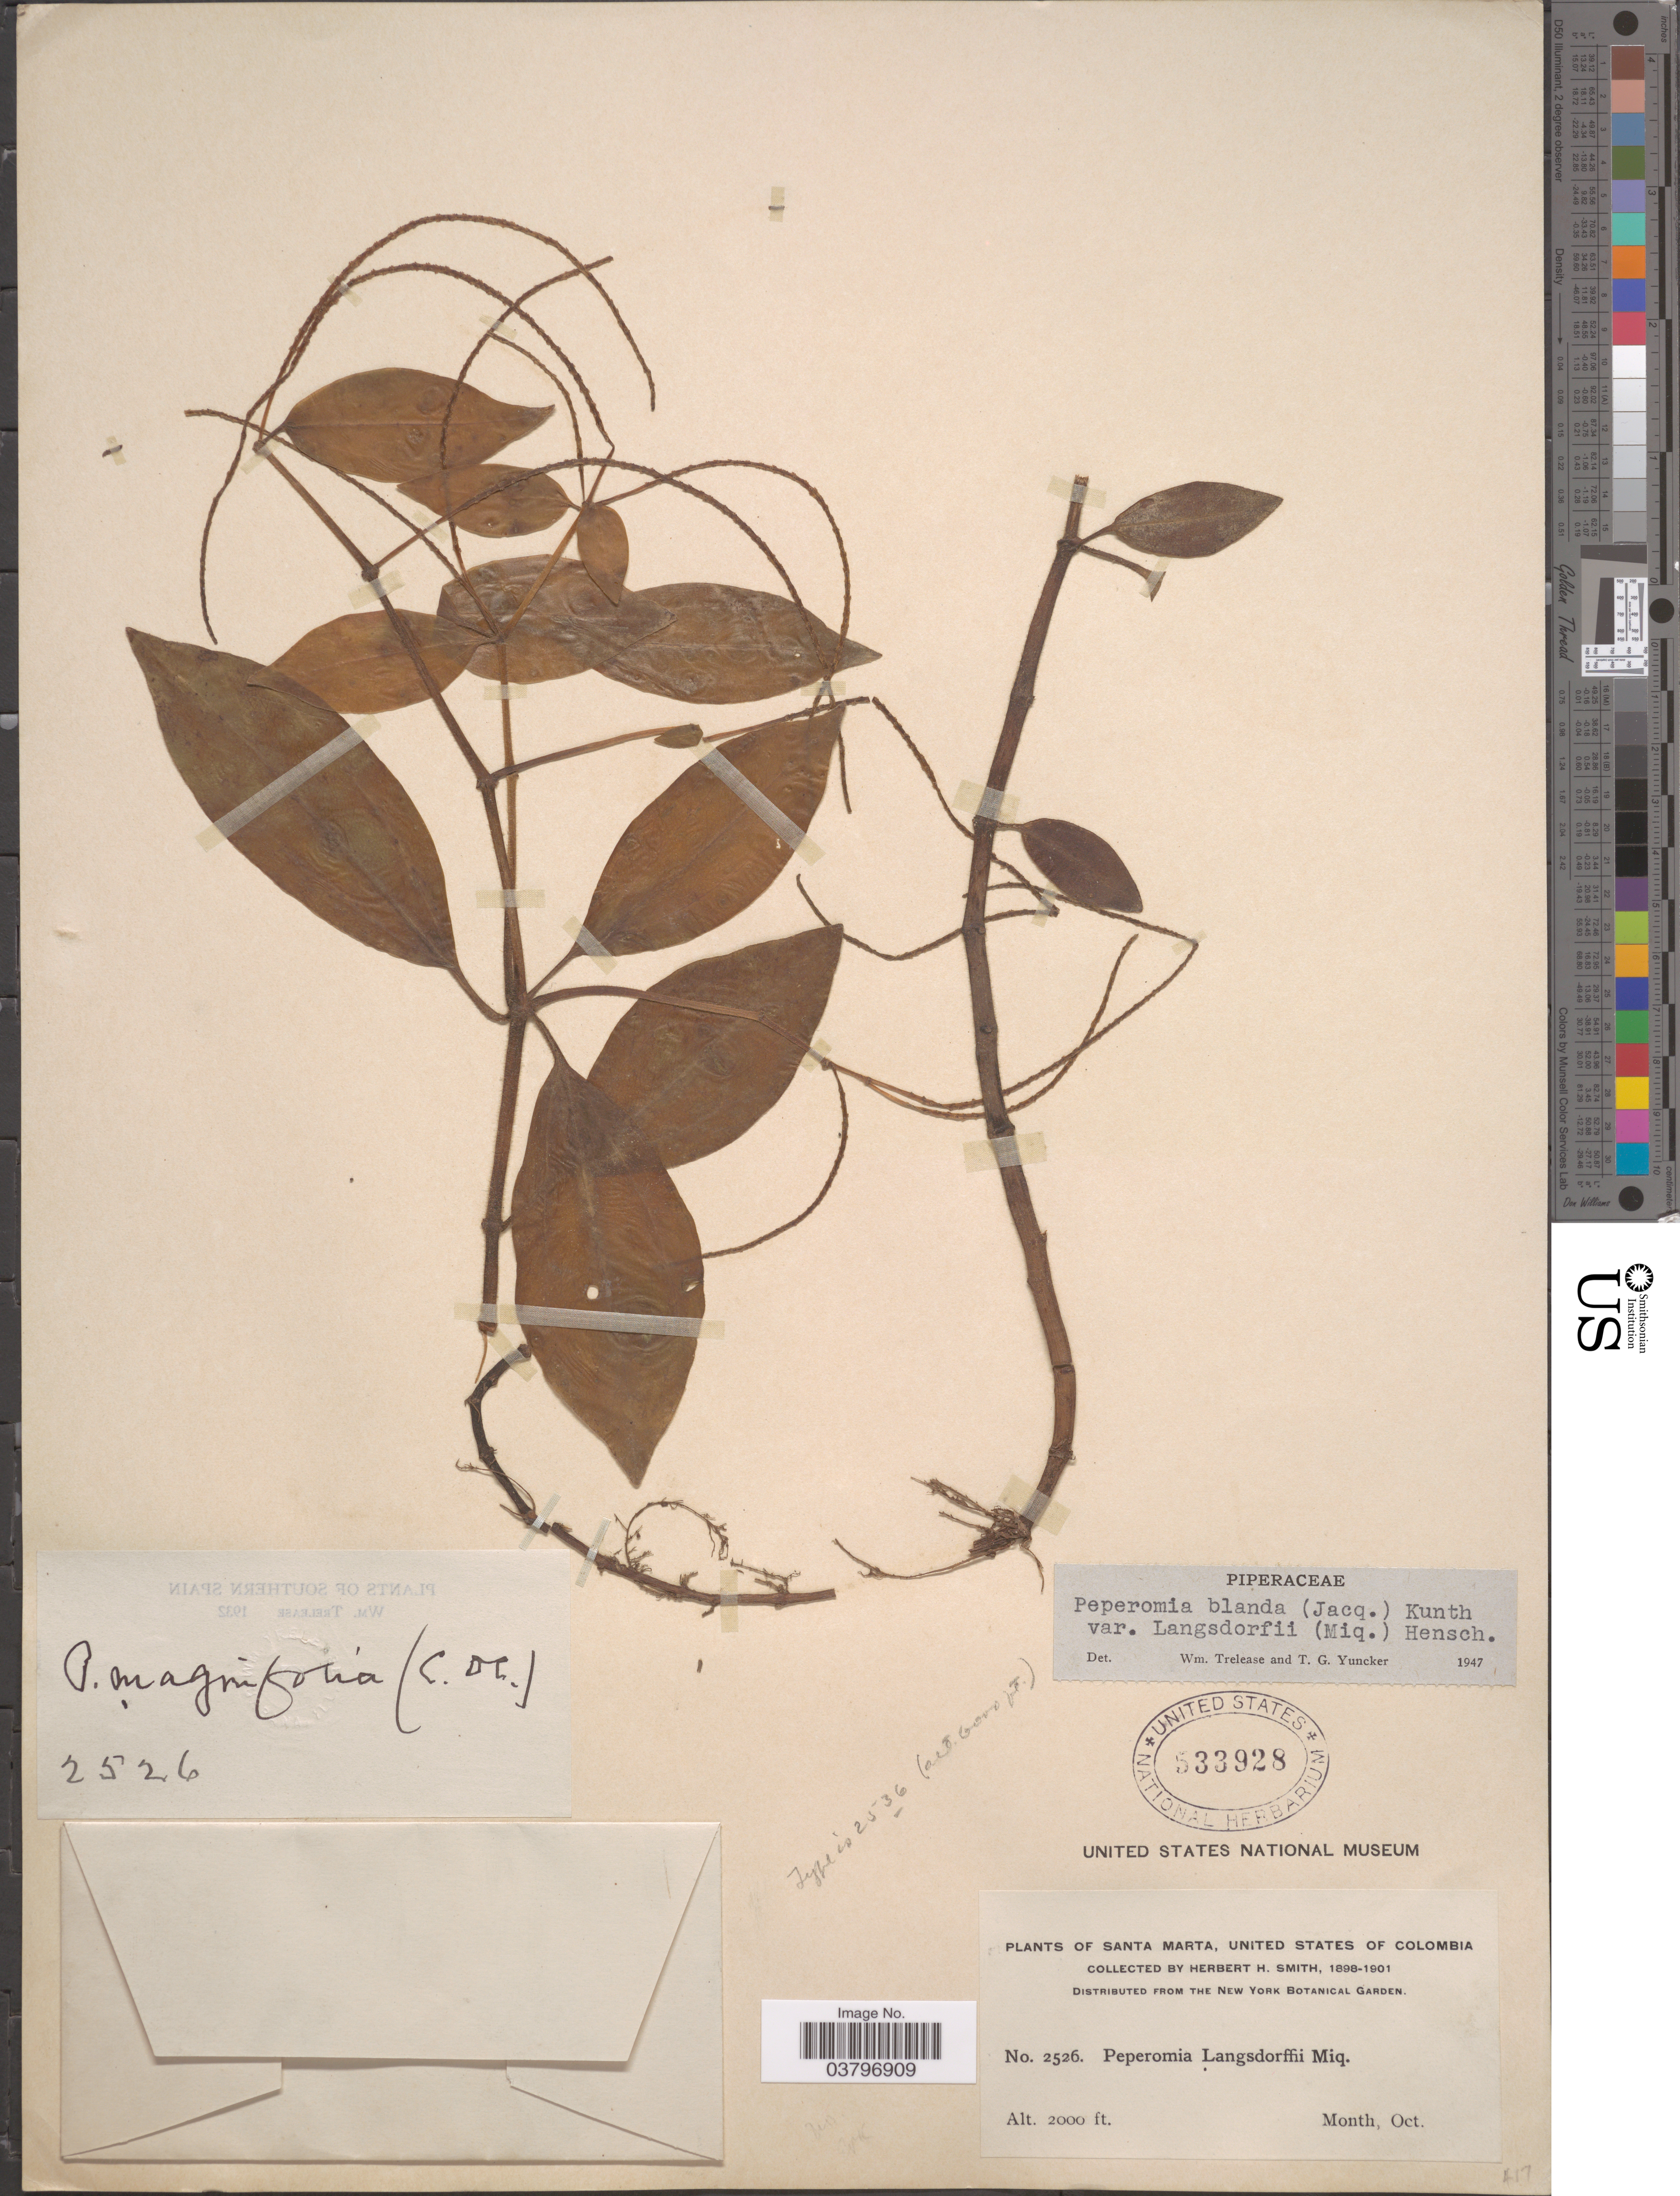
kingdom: Plantae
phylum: Tracheophyta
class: Magnoliopsida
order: Piperales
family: Piperaceae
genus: Peperomia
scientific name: Peperomia blanda var. langsdorffii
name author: (Miq.) Hensch.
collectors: Herbert H. Smith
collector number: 2526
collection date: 1898-10/1901-10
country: Colombia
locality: Santa Marta, United States of Colombia.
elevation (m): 610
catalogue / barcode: US 533928